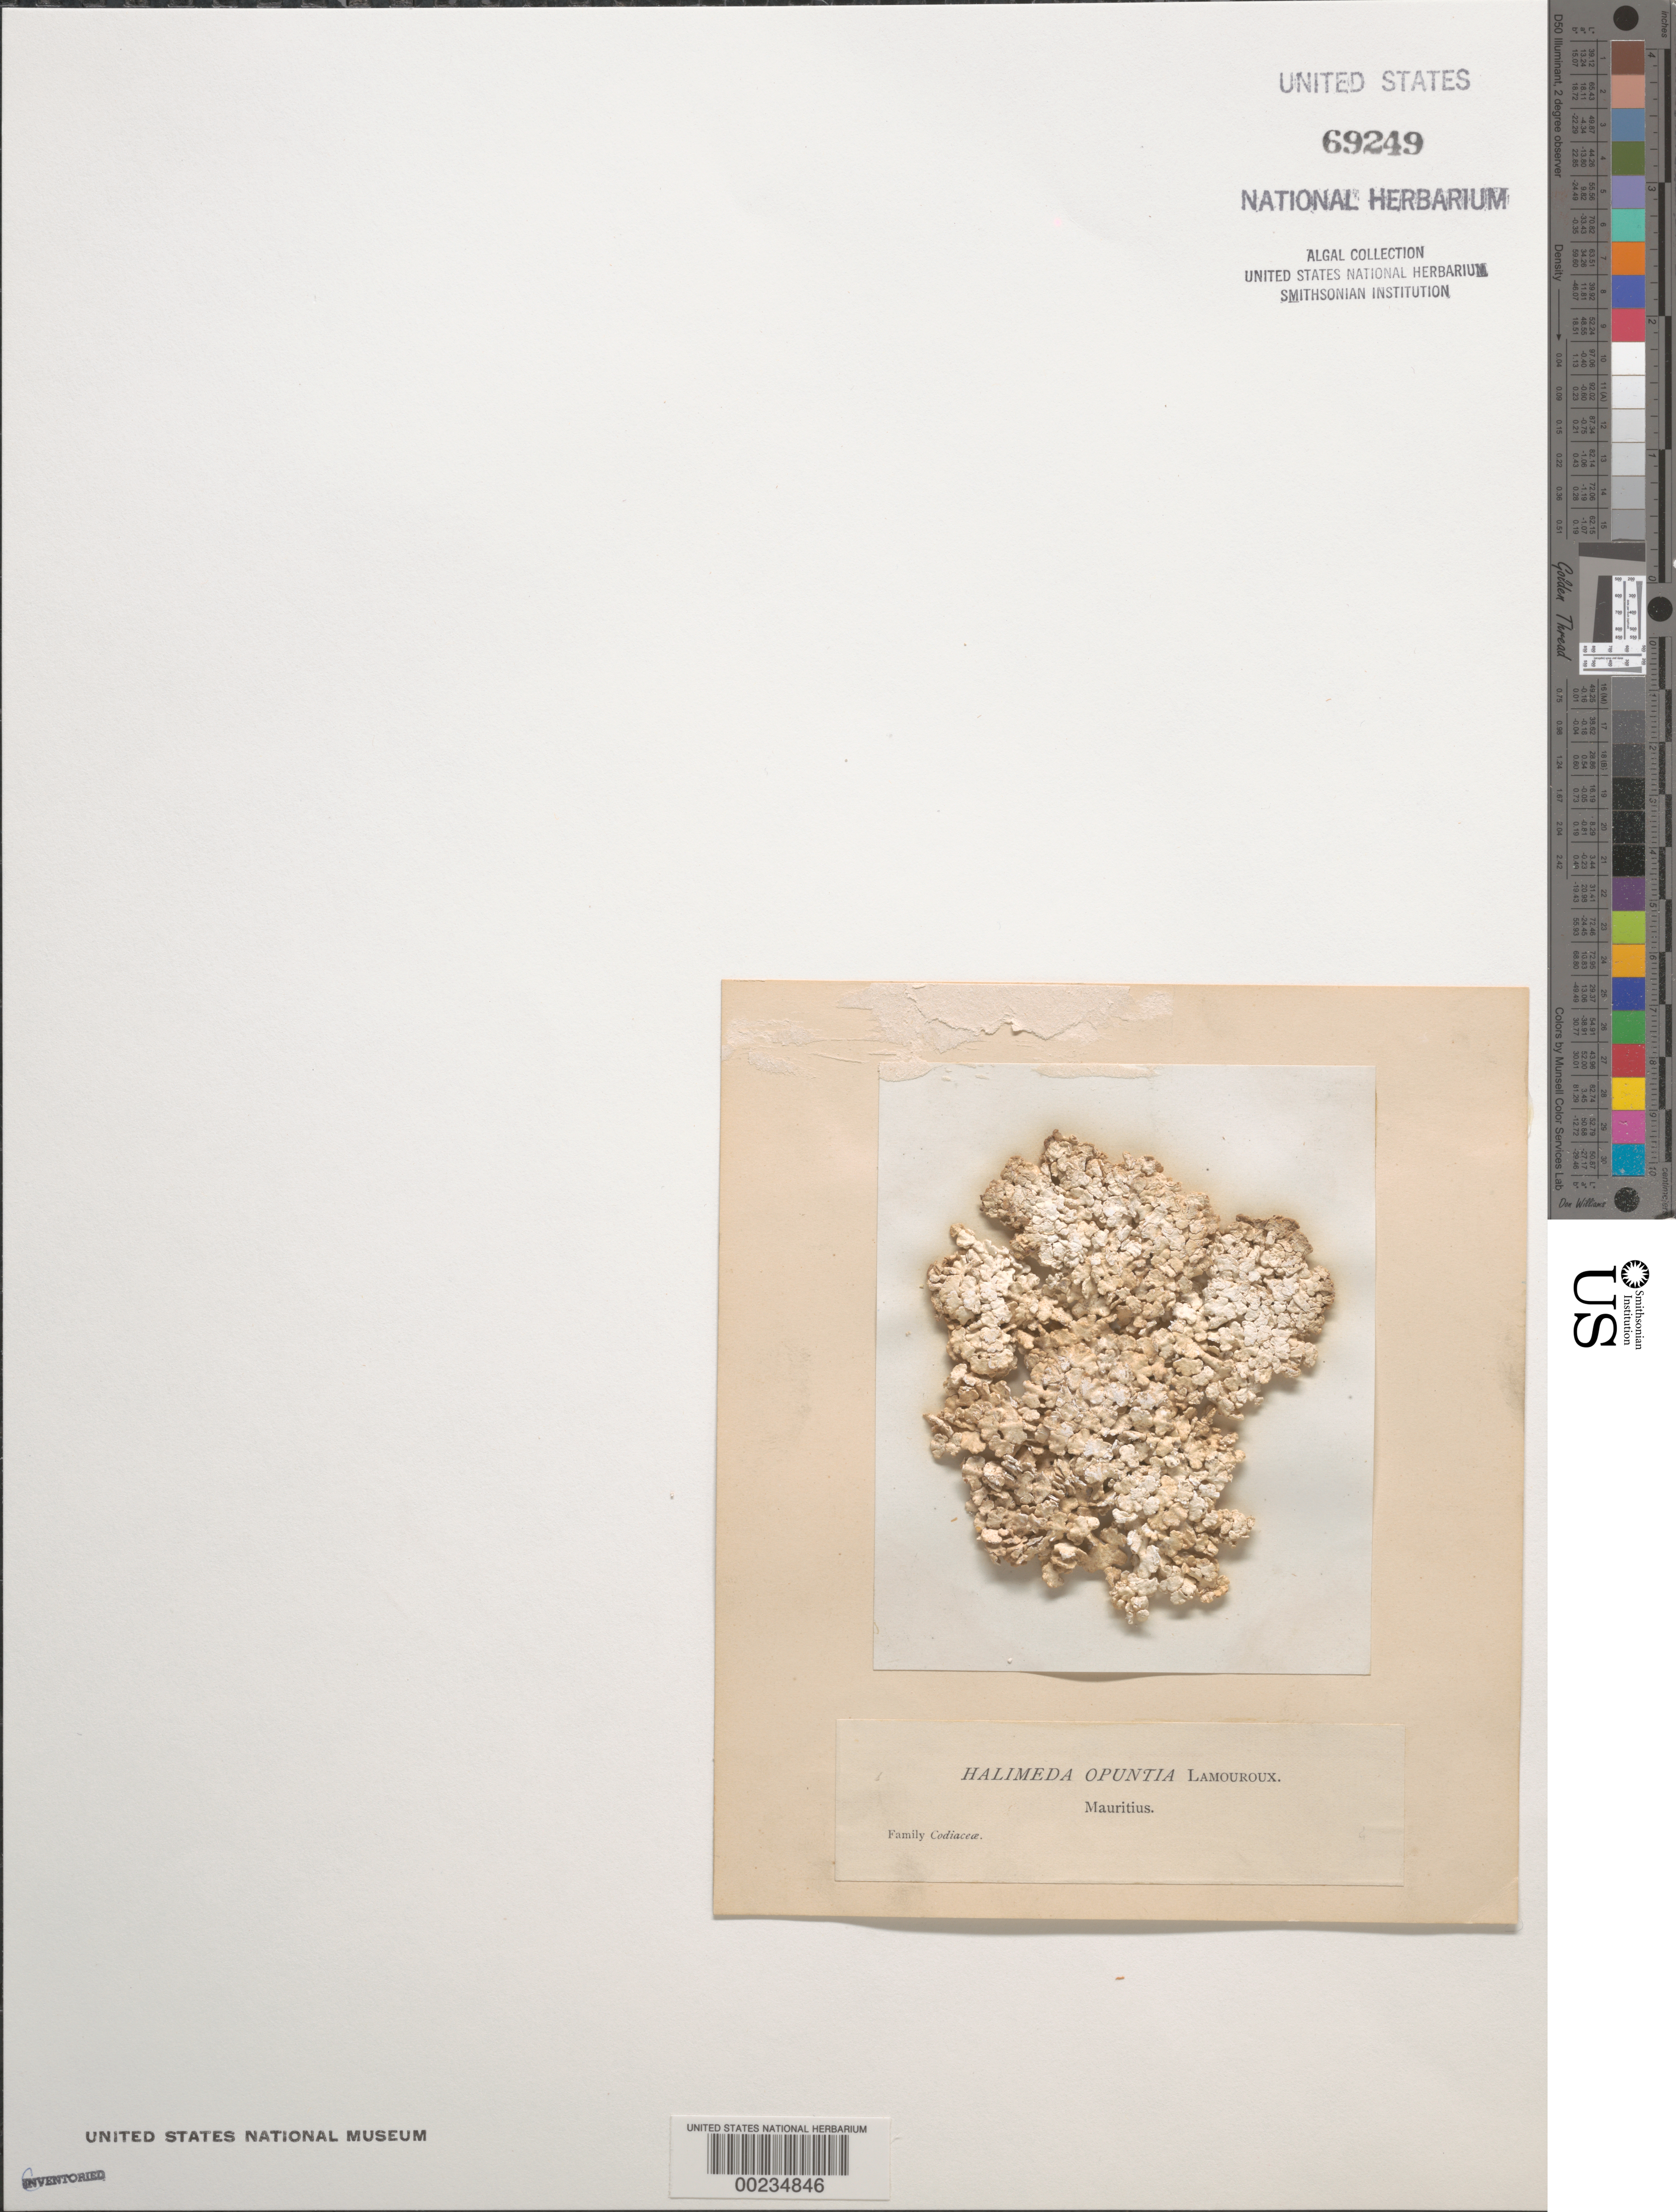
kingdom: Plantae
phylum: Chlorophyta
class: Ulvophyceae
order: Bryopsidales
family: Halimedaceae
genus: Halimeda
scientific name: Halimeda opuntia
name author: (L.) J.V.Lamouroux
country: Mauritius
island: Mauritius Island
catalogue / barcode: US 69249